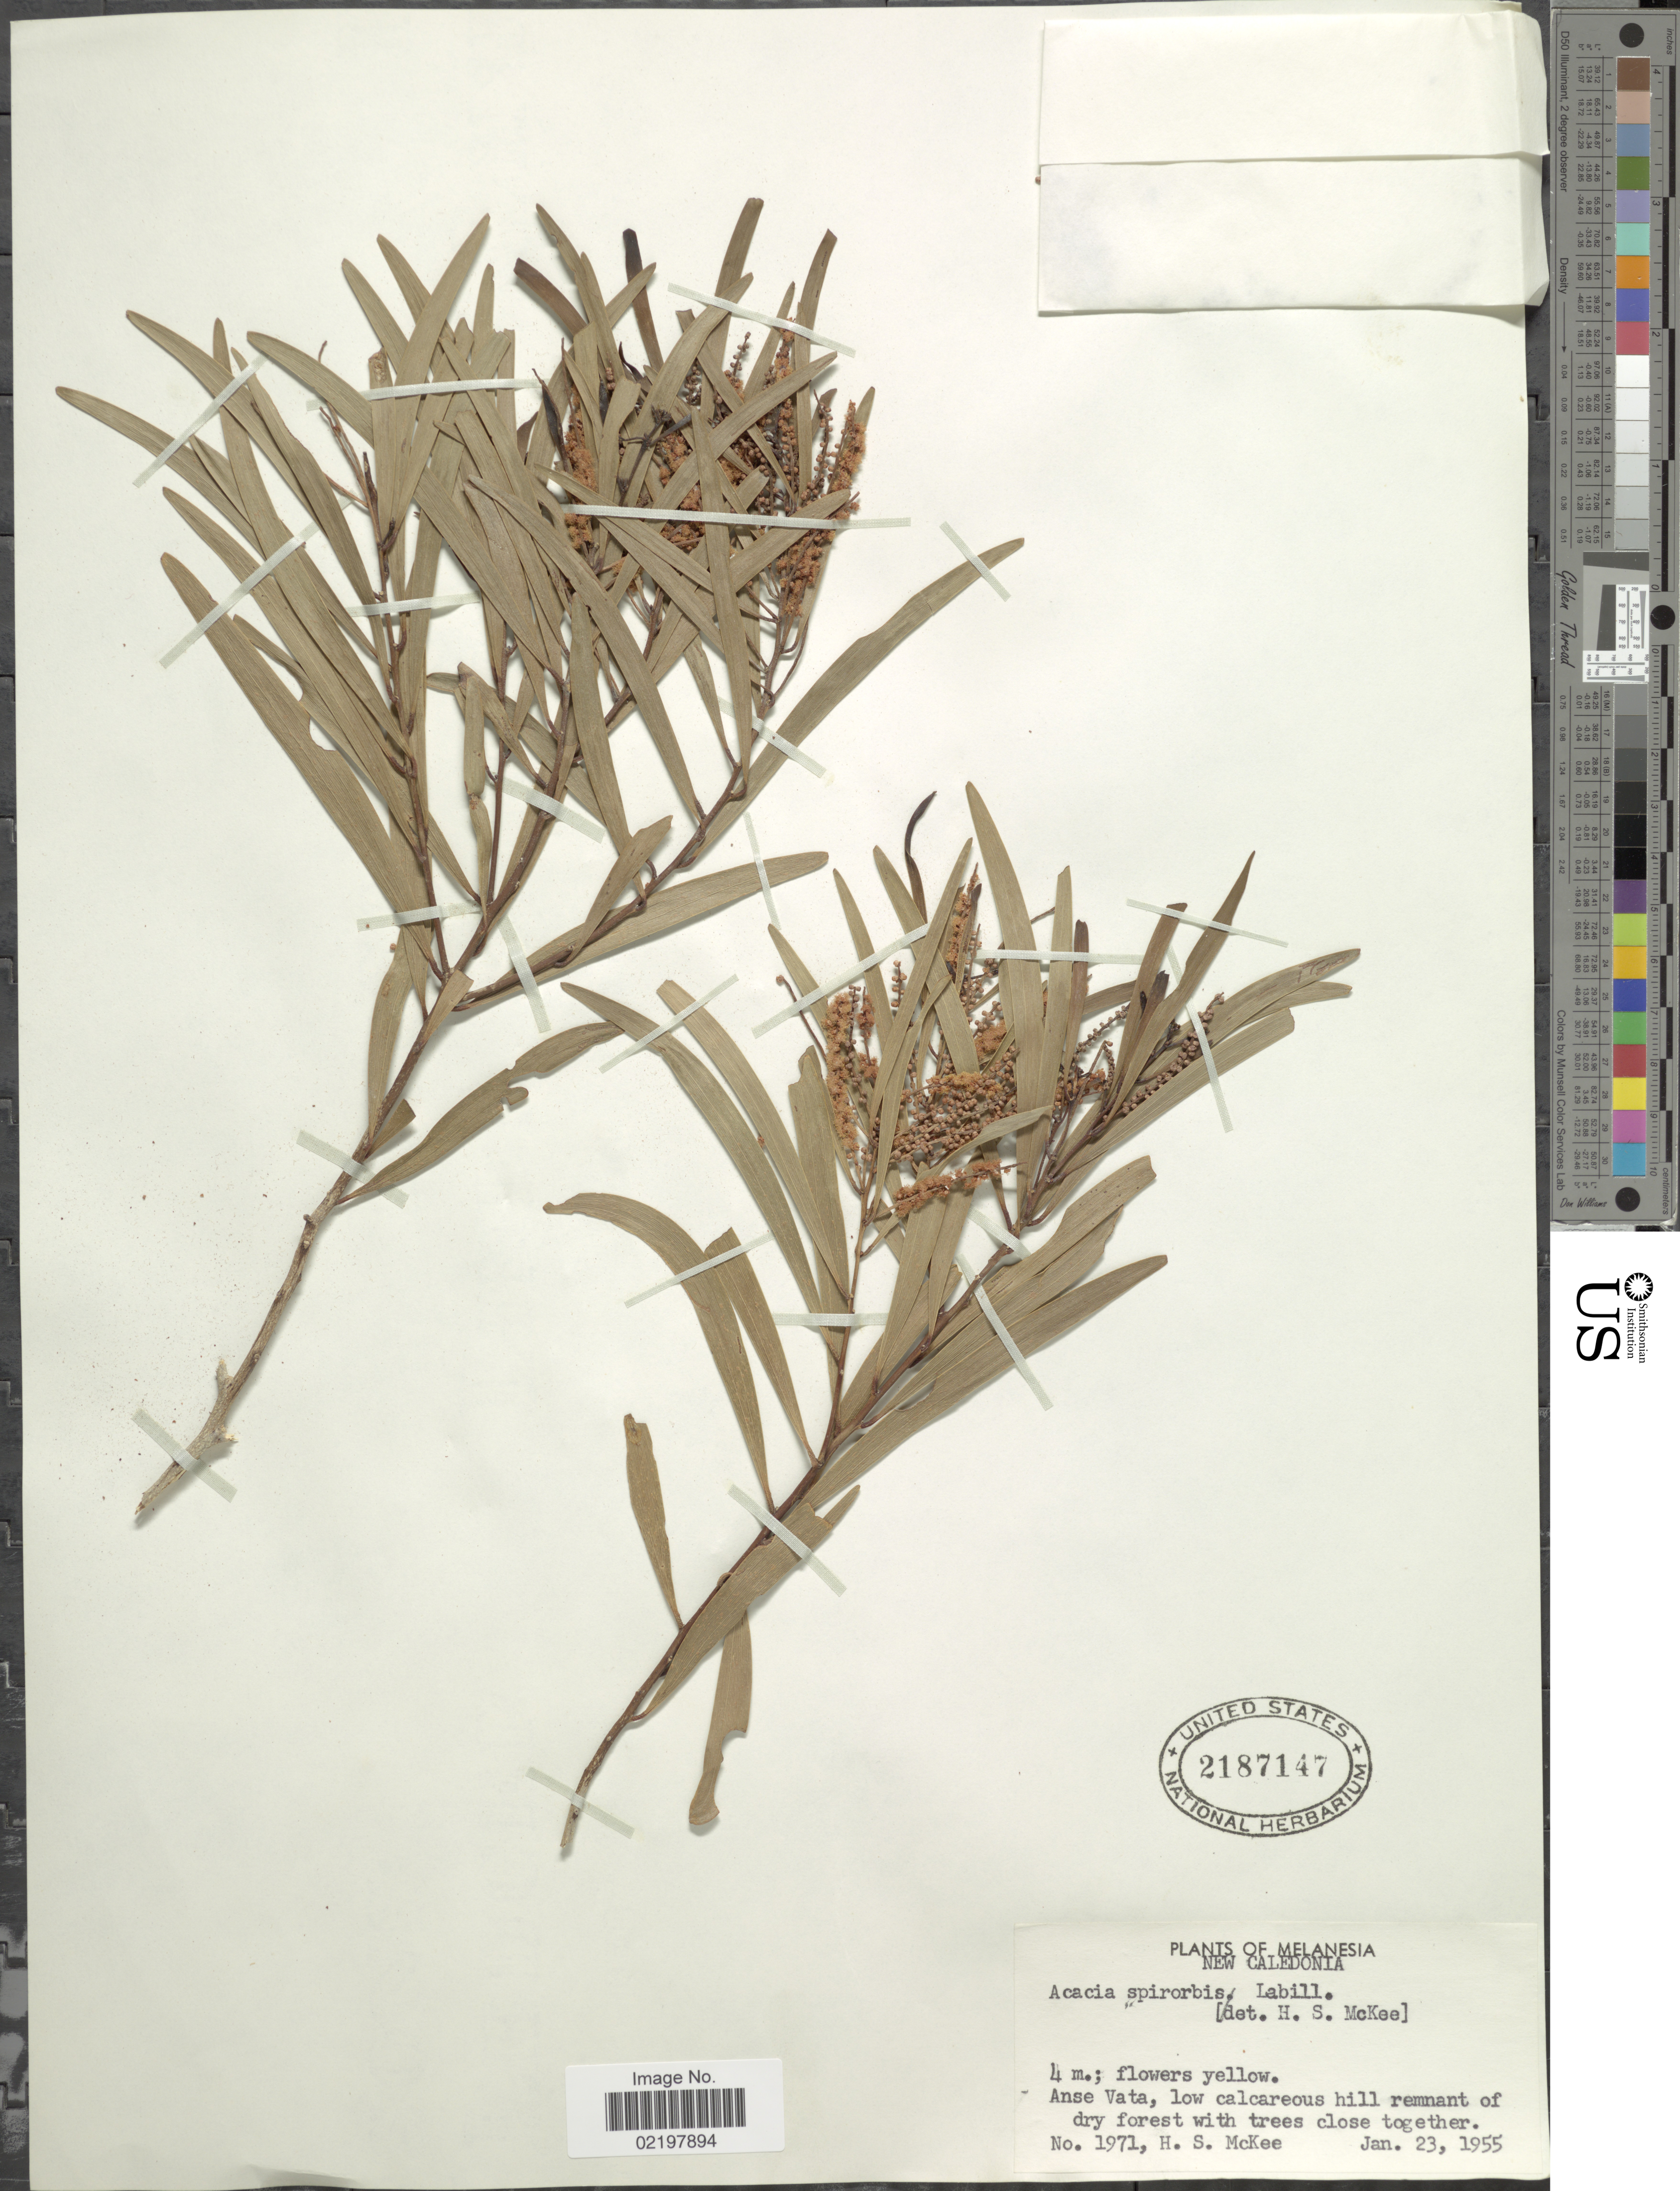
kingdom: Plantae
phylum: Tracheophyta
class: Magnoliopsida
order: Fabales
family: Fabaceae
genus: Acacia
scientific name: Acacia spirorbis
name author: Labill.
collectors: H. S. McKee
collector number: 1971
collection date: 1955-01-23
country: New Caledonia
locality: Melanesia, New Caledonia, Anse Vata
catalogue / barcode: US 2187147